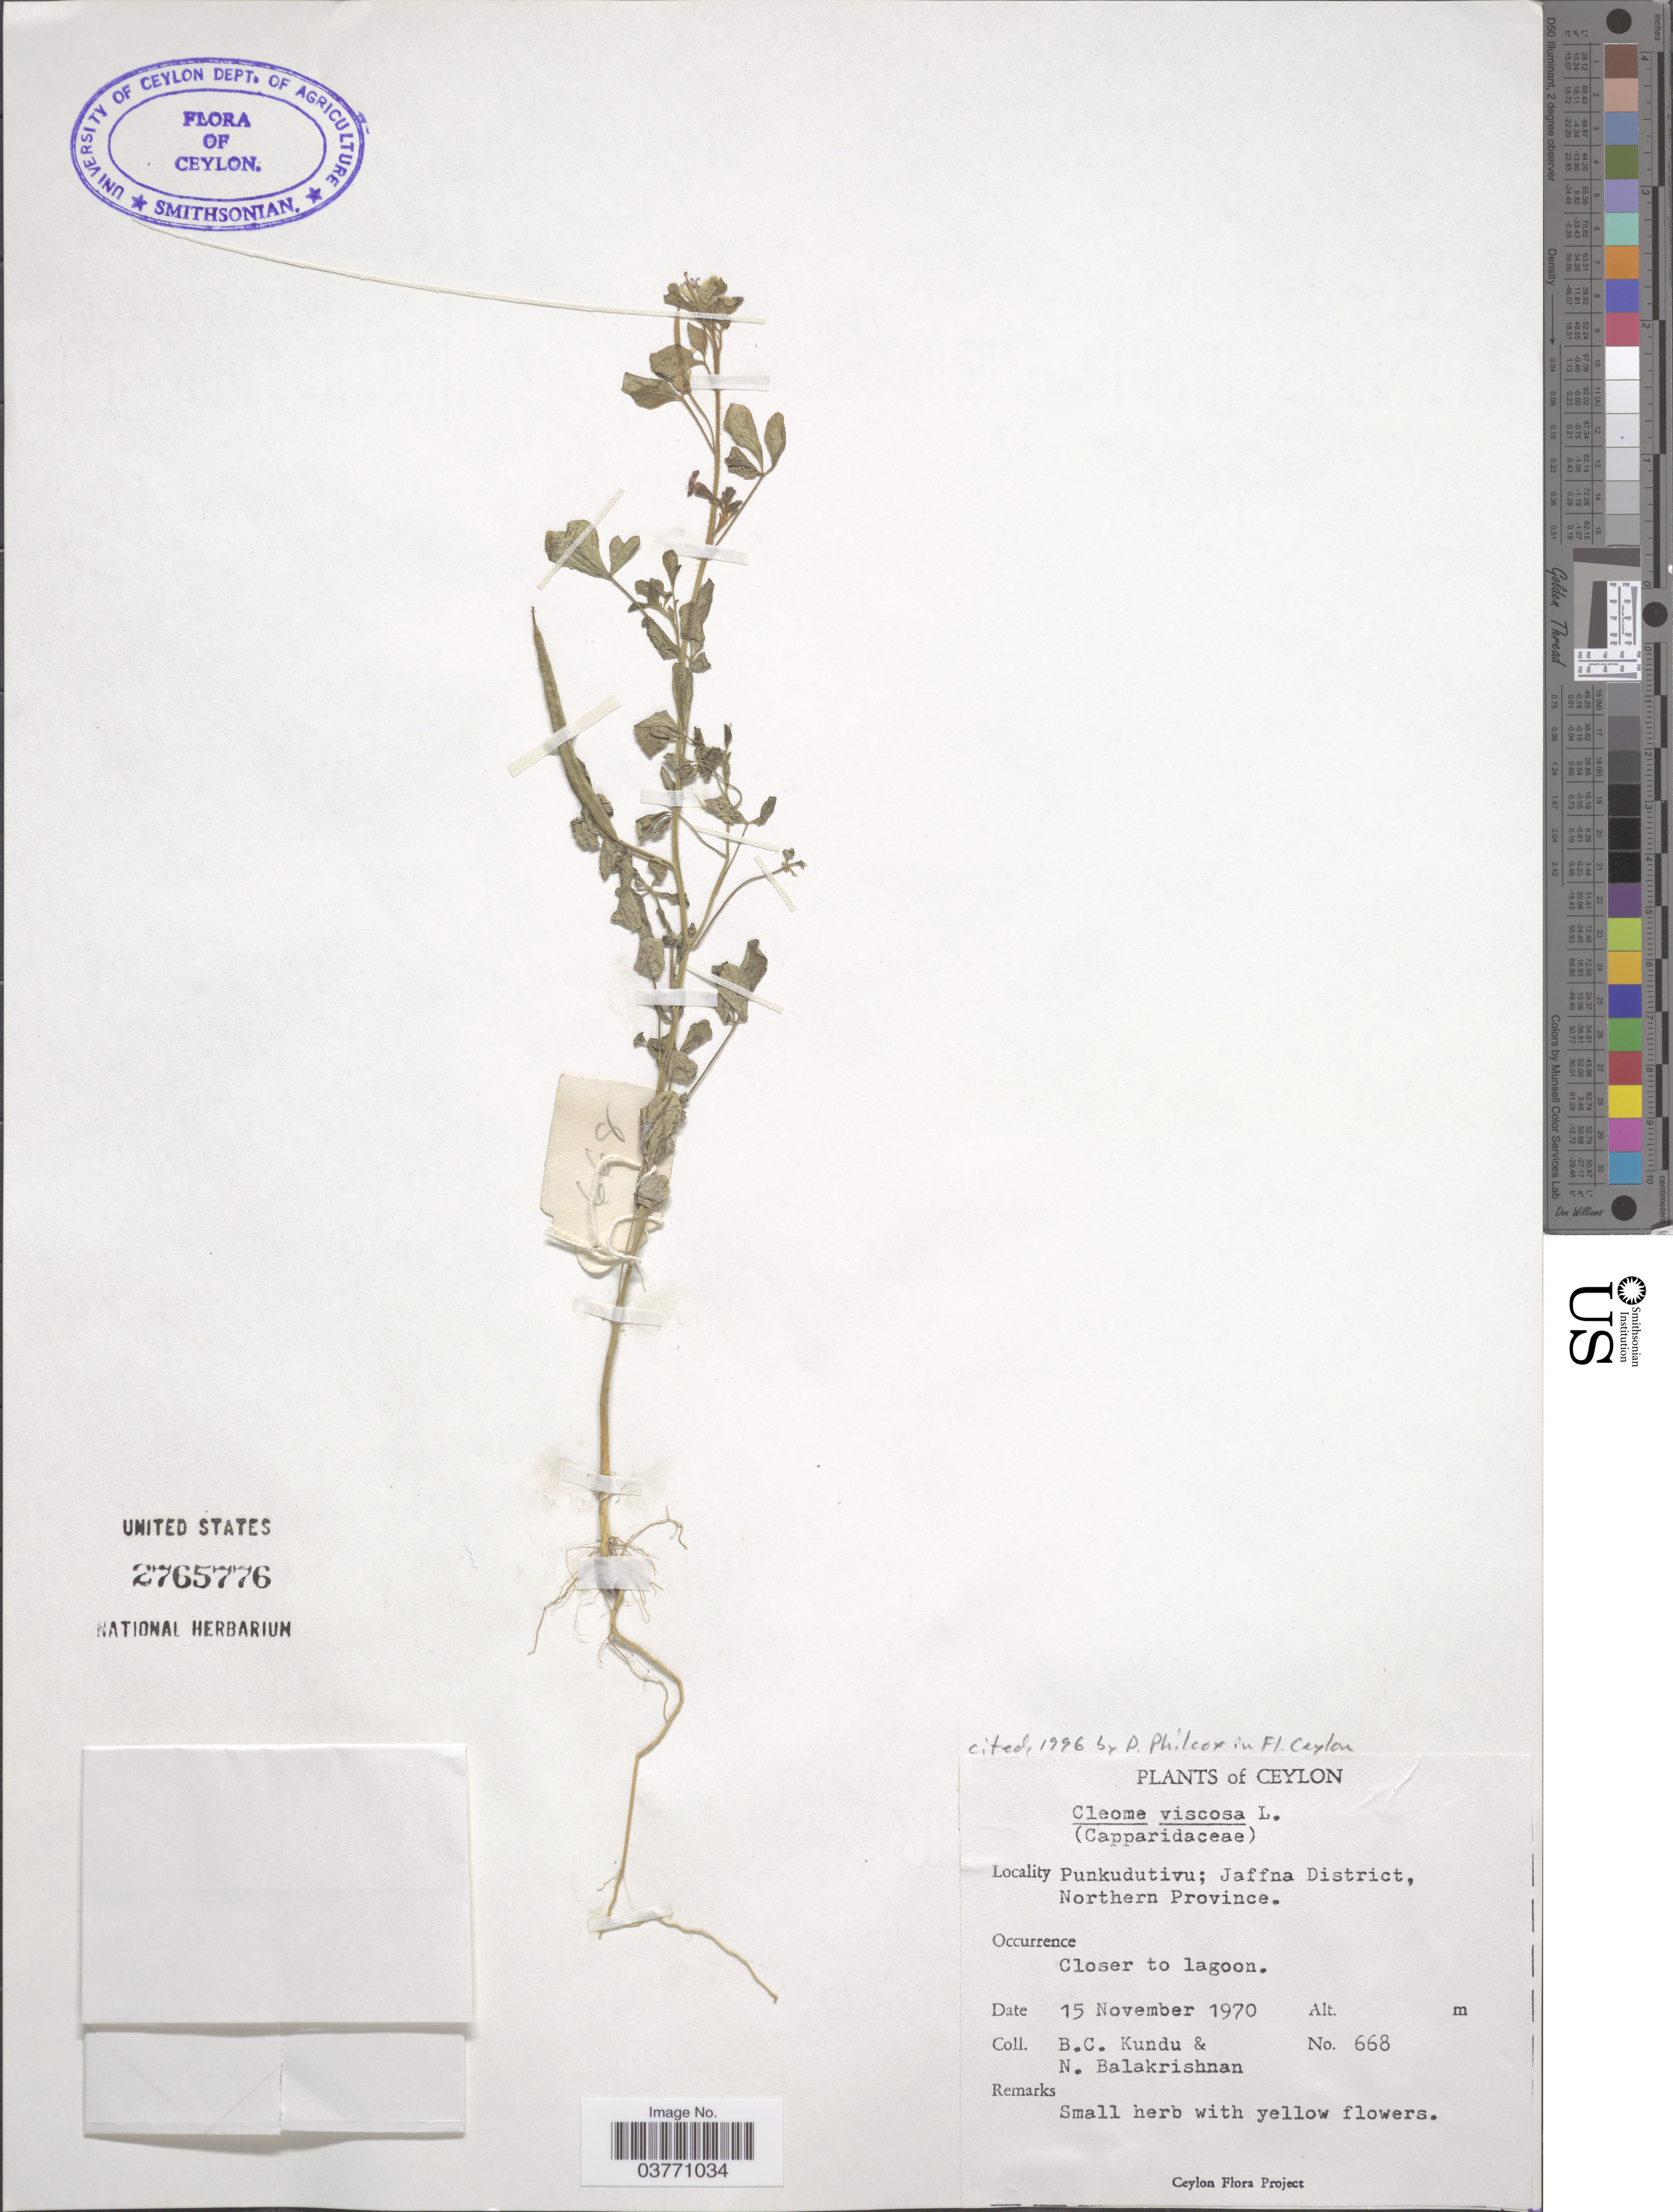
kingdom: Plantae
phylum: Tracheophyta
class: Magnoliopsida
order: Brassicales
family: Cleomaceae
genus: Arivela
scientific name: Arivela viscosa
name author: (L.) Raf.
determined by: Strong, M. T., (US), Smithsonian Institution - National Museum of Natural History (UNITED STATES)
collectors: B. C. Kundu & N. Balakrishnan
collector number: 668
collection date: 1970-11-15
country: Sri Lanka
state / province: Northern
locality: Ceylon. Punkudutivu; Jaffna District. Closer to lagoon.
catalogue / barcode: US 2765776